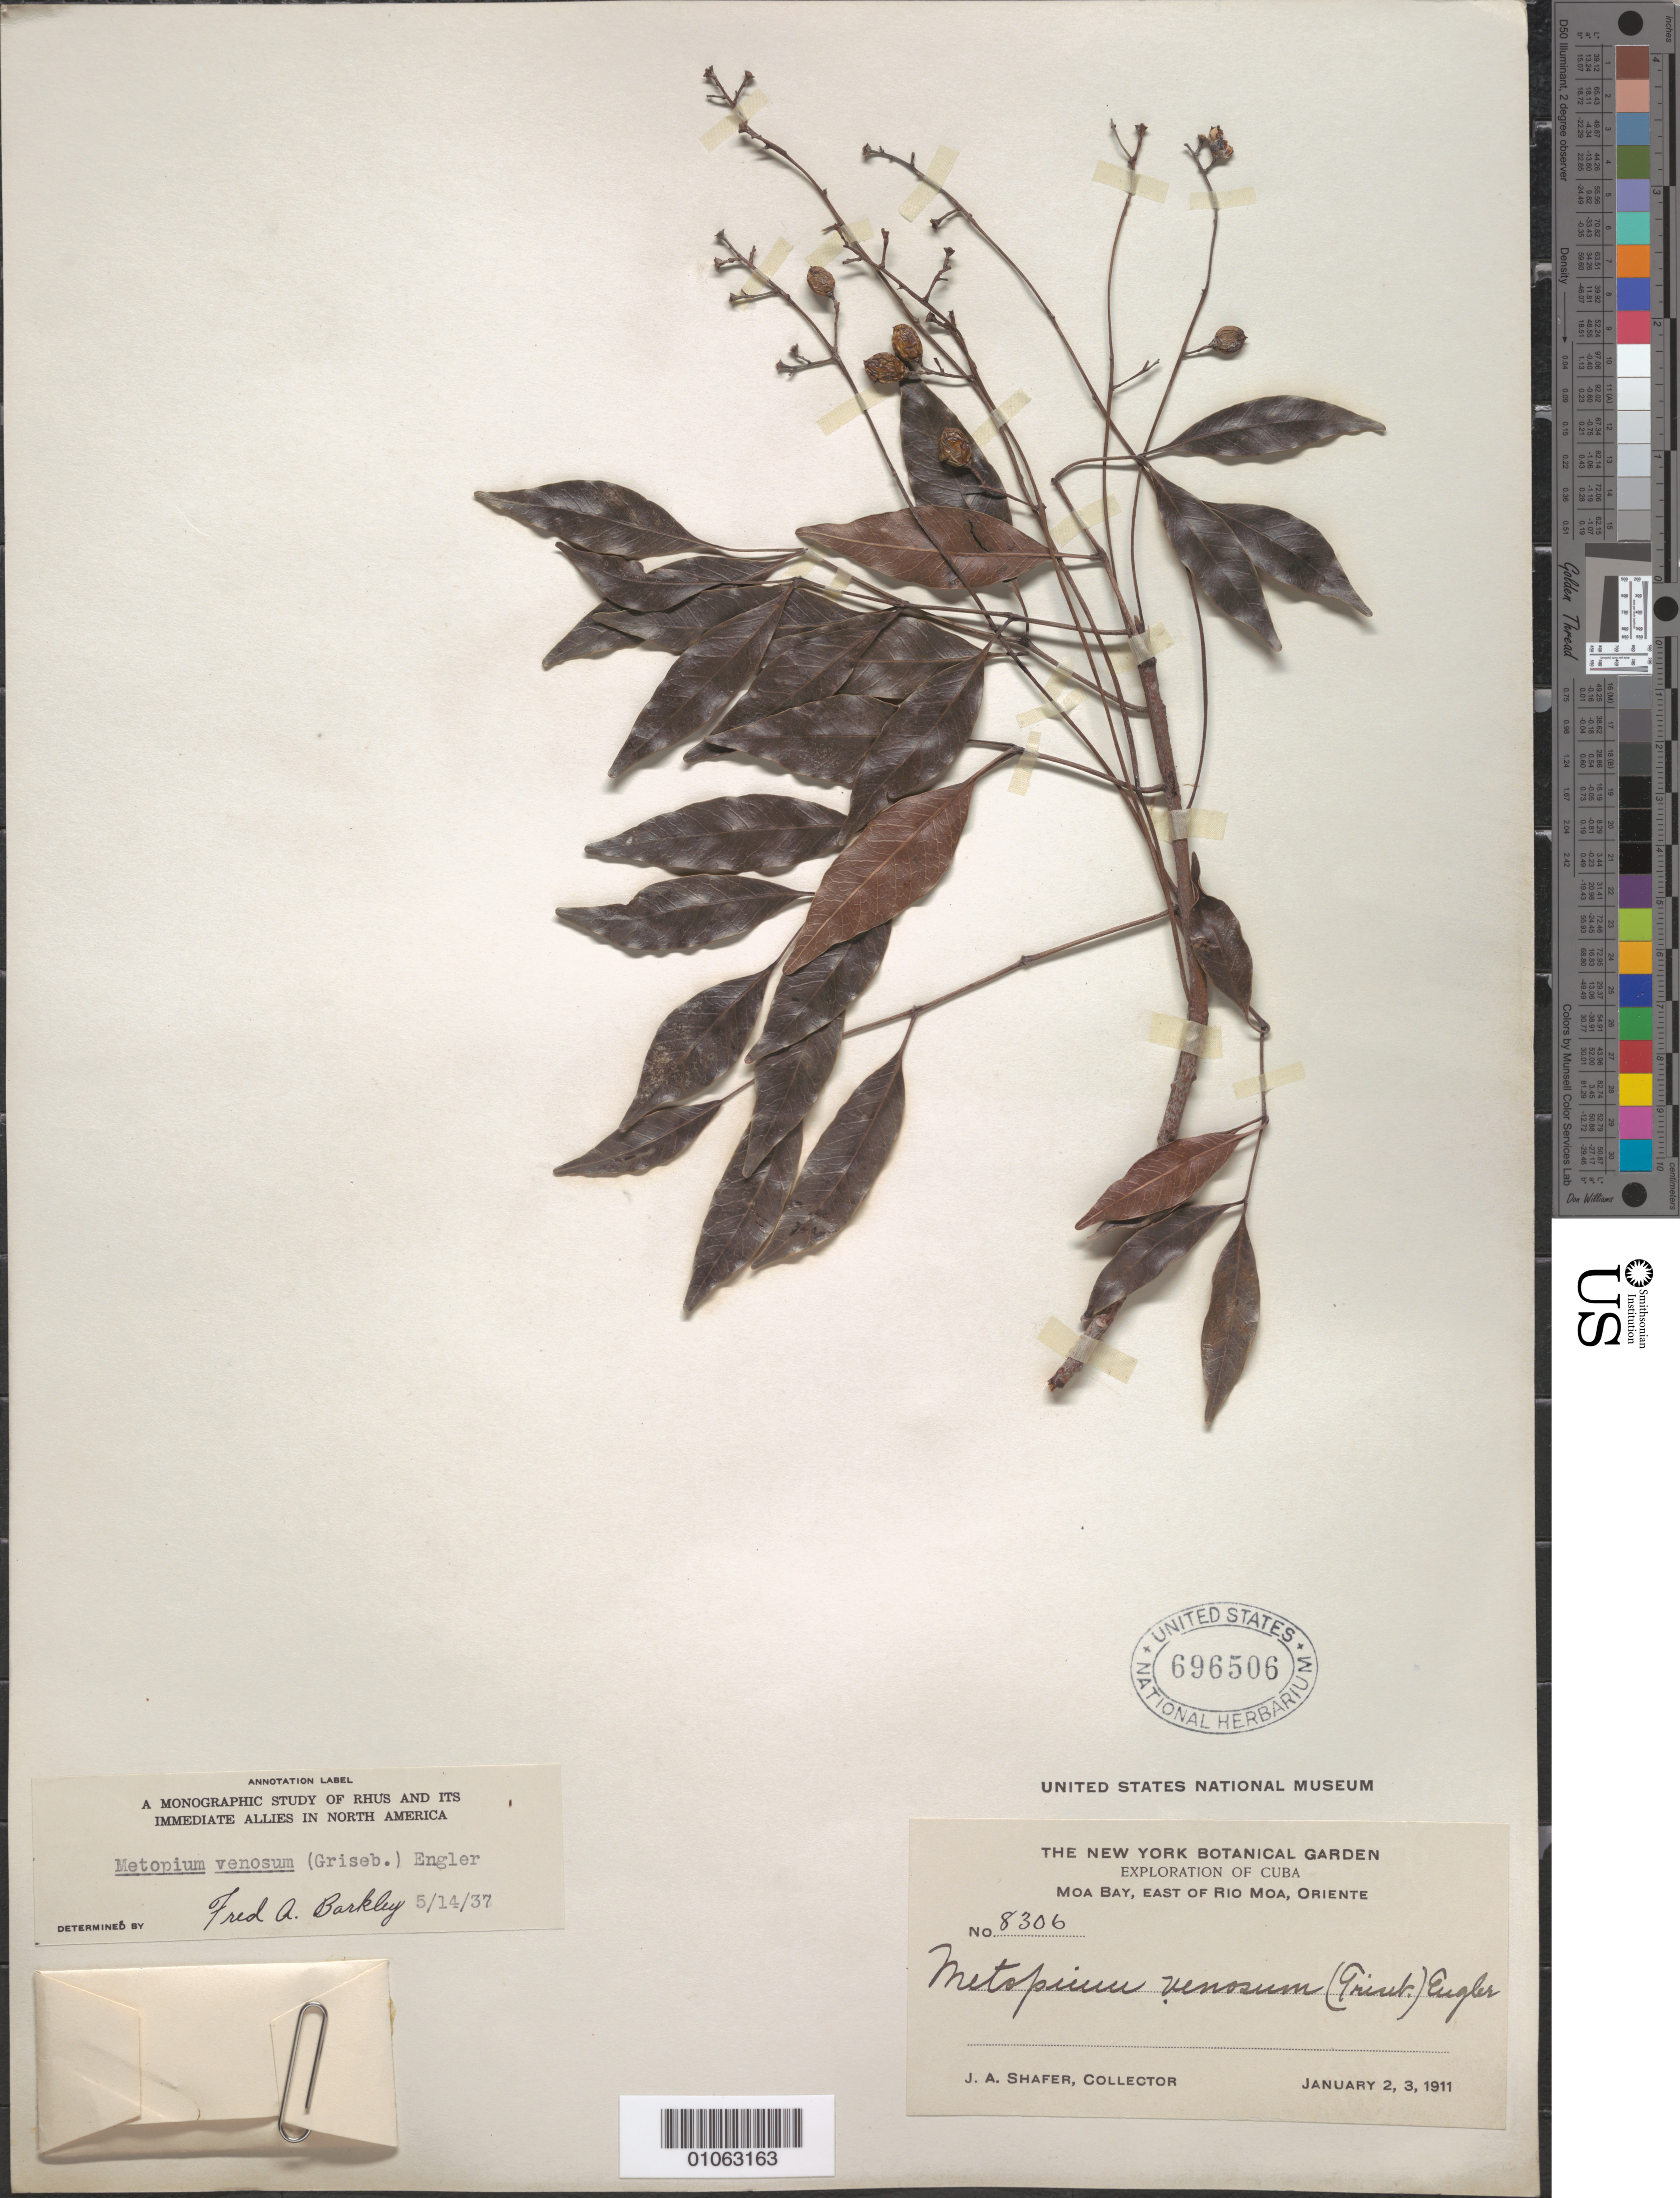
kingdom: Plantae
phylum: Tracheophyta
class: Magnoliopsida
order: Sapindales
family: Anacardiaceae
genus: Metopium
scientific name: Metopium venosum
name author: (Griseb.) Engl.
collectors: J. A. Shafer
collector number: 8306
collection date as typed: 02 Jan 1911 to 03 Jan 1911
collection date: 1911-01-02/1911-01-03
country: Cuba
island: Cuba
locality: Oriente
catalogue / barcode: US 696506